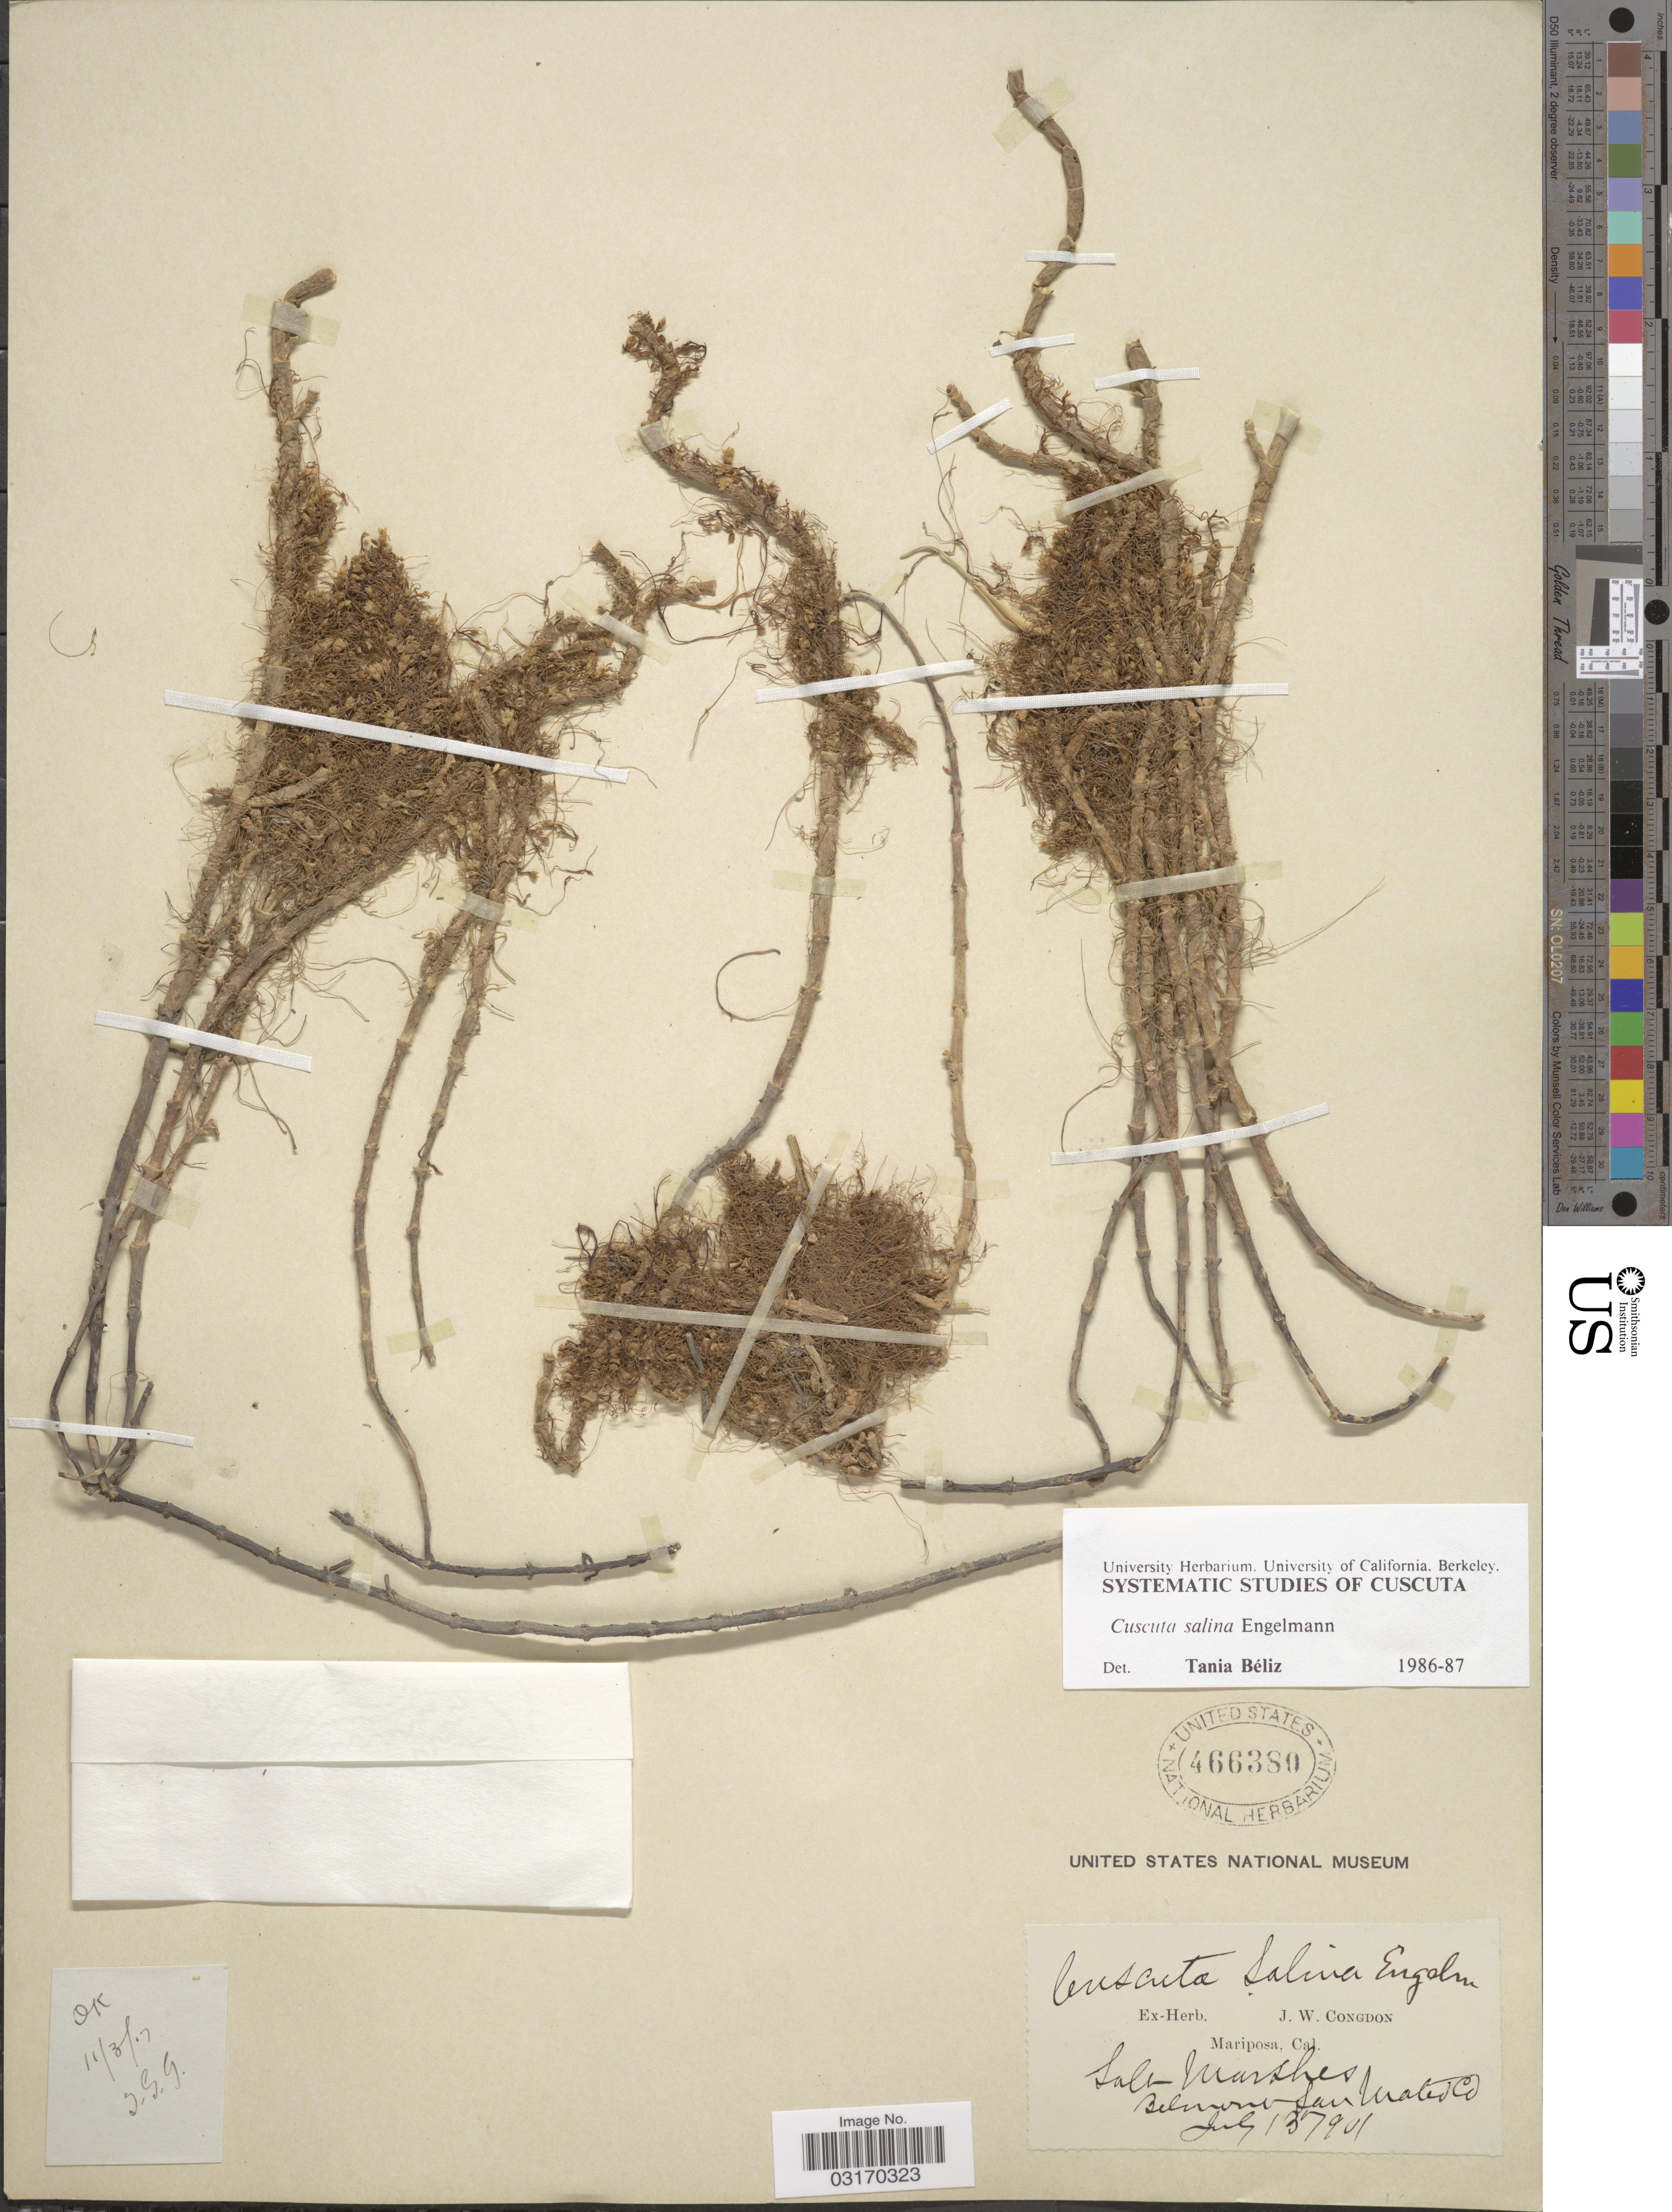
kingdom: Plantae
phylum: Tracheophyta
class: Magnoliopsida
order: Solanales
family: Convolvulaceae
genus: Cuscuta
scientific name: Cuscuta salina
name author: Engelm.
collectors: ex herb. J. W. Congdon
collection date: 1901-07-13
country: United States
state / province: California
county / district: San Mateo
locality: Belmont San Mateo Co.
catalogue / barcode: US 466380